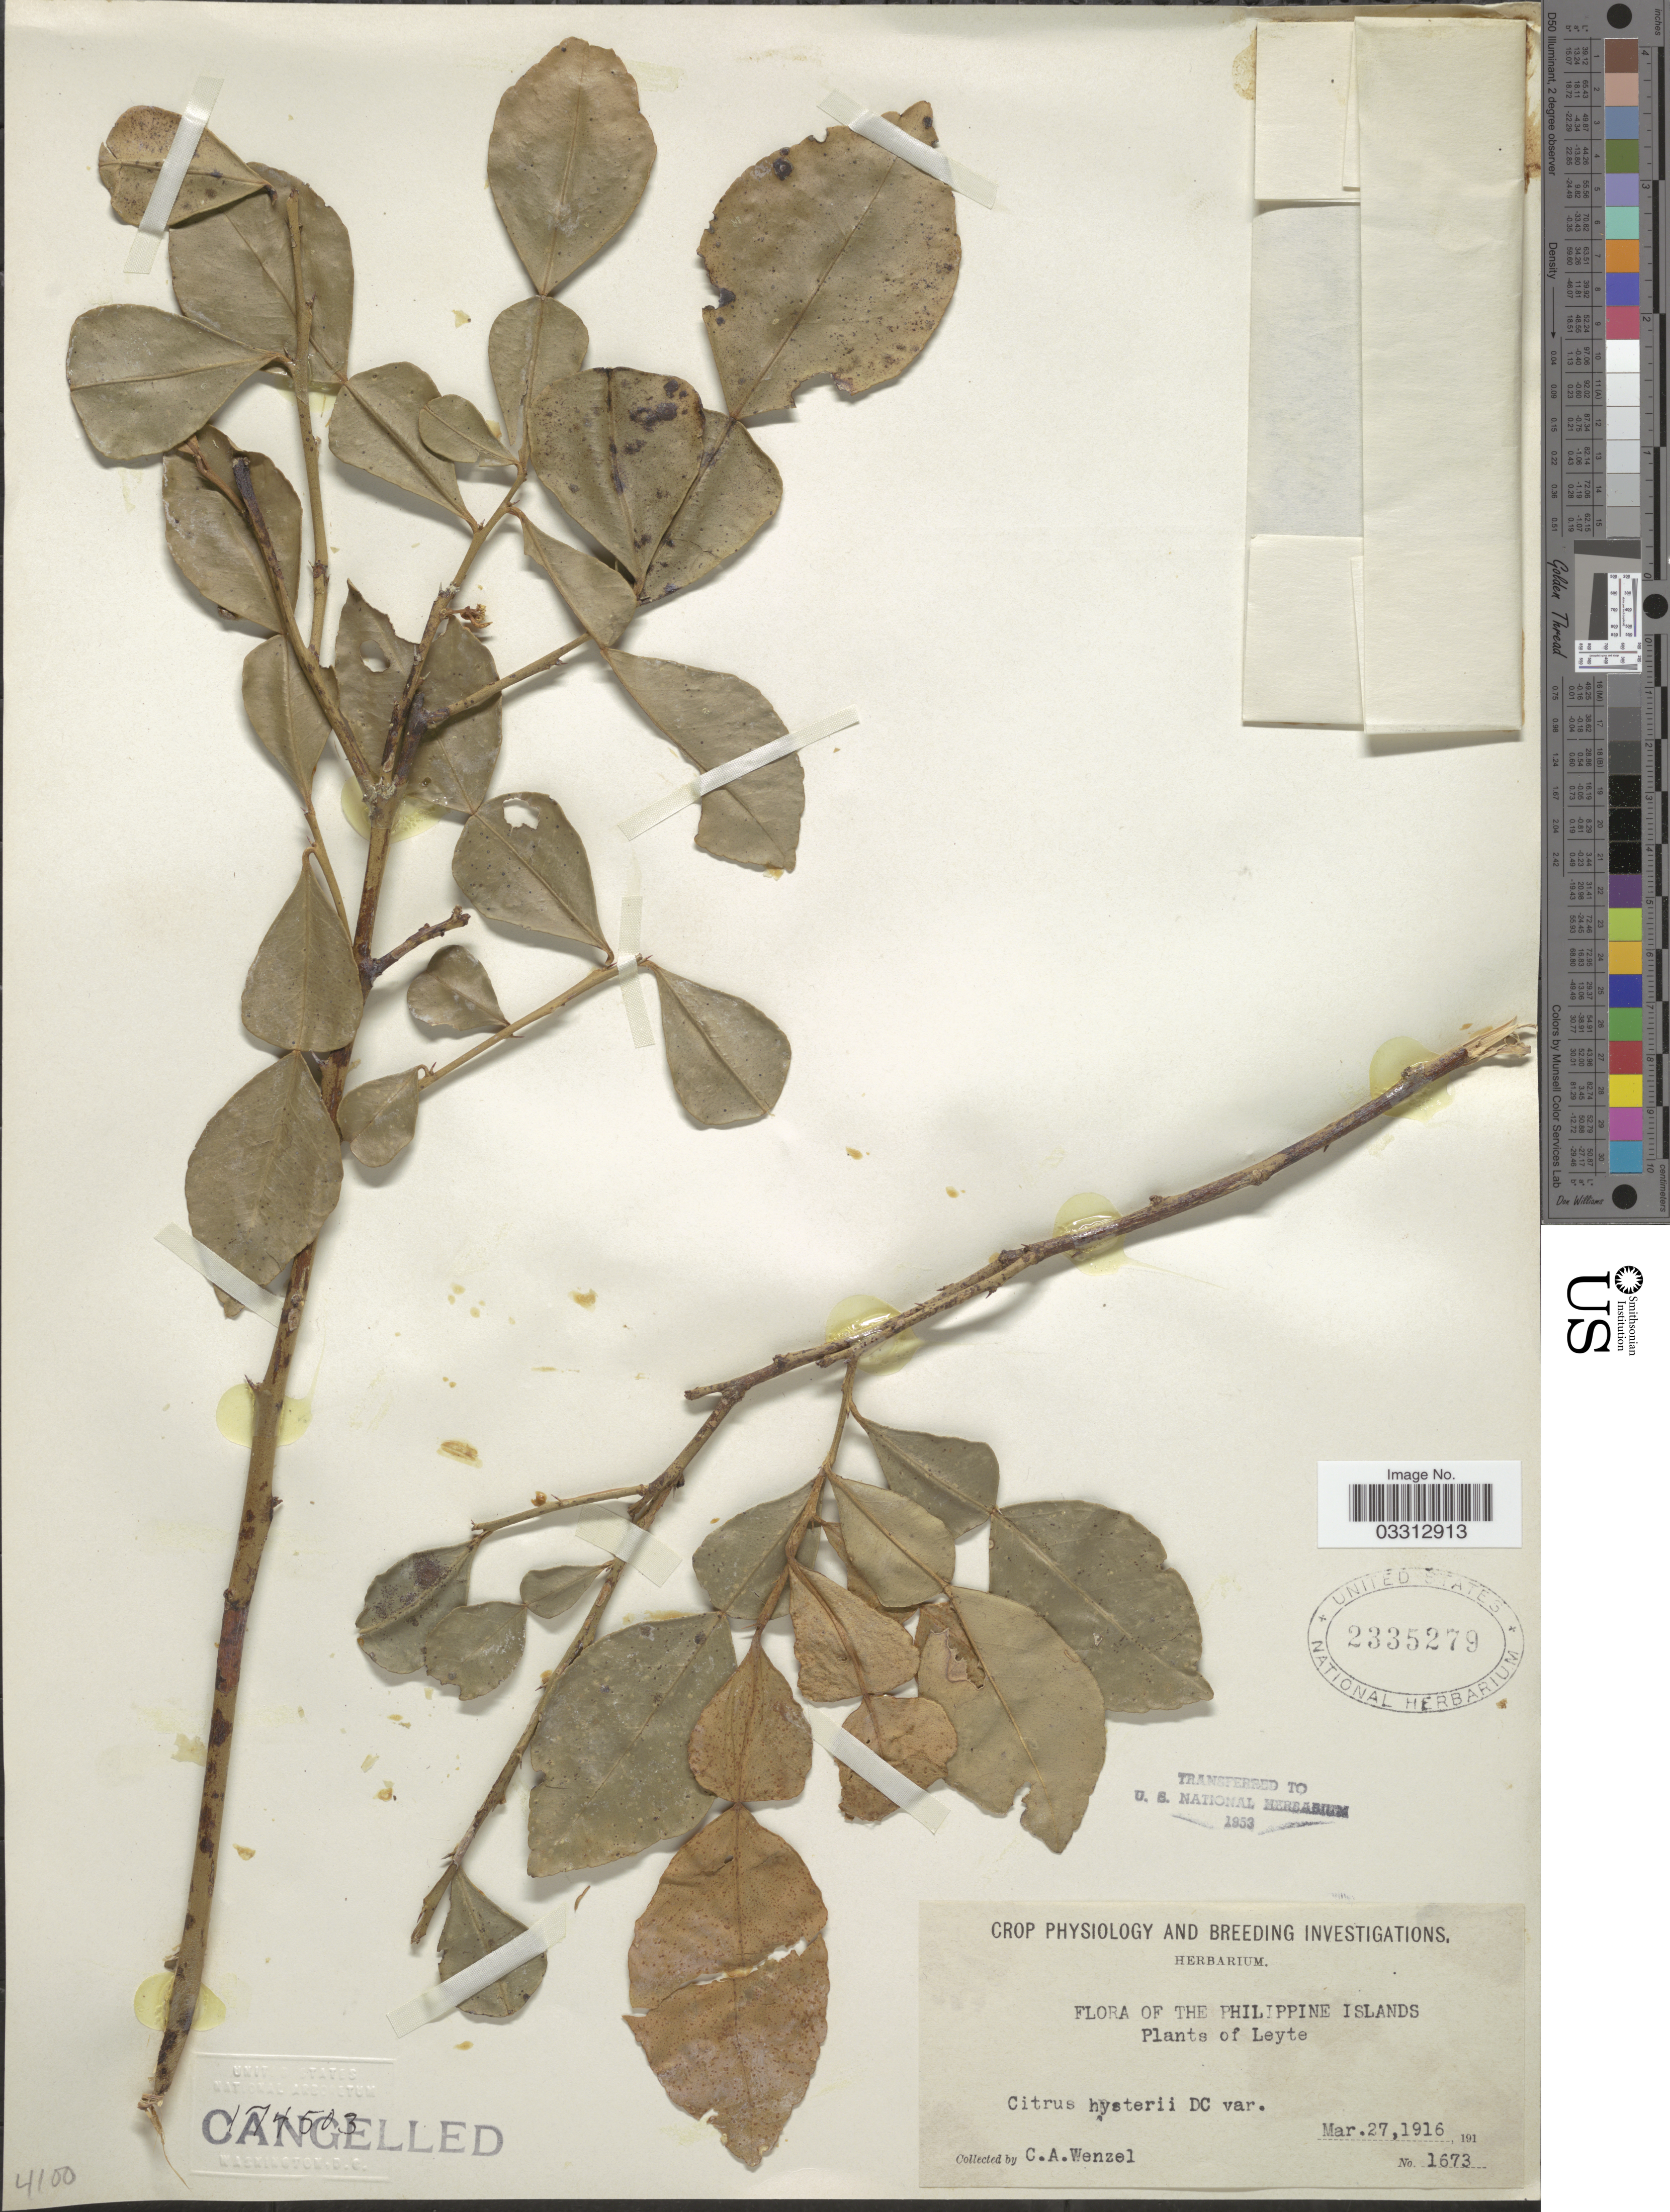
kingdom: Plantae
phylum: Tracheophyta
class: Magnoliopsida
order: Sapindales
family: Rutaceae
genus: Citrus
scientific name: Citrus hystrix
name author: DC.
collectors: C. Wenzel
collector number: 1673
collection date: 1916-03-27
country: Philippines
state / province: Eastern Visayas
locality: Leyte.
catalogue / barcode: US 2335279